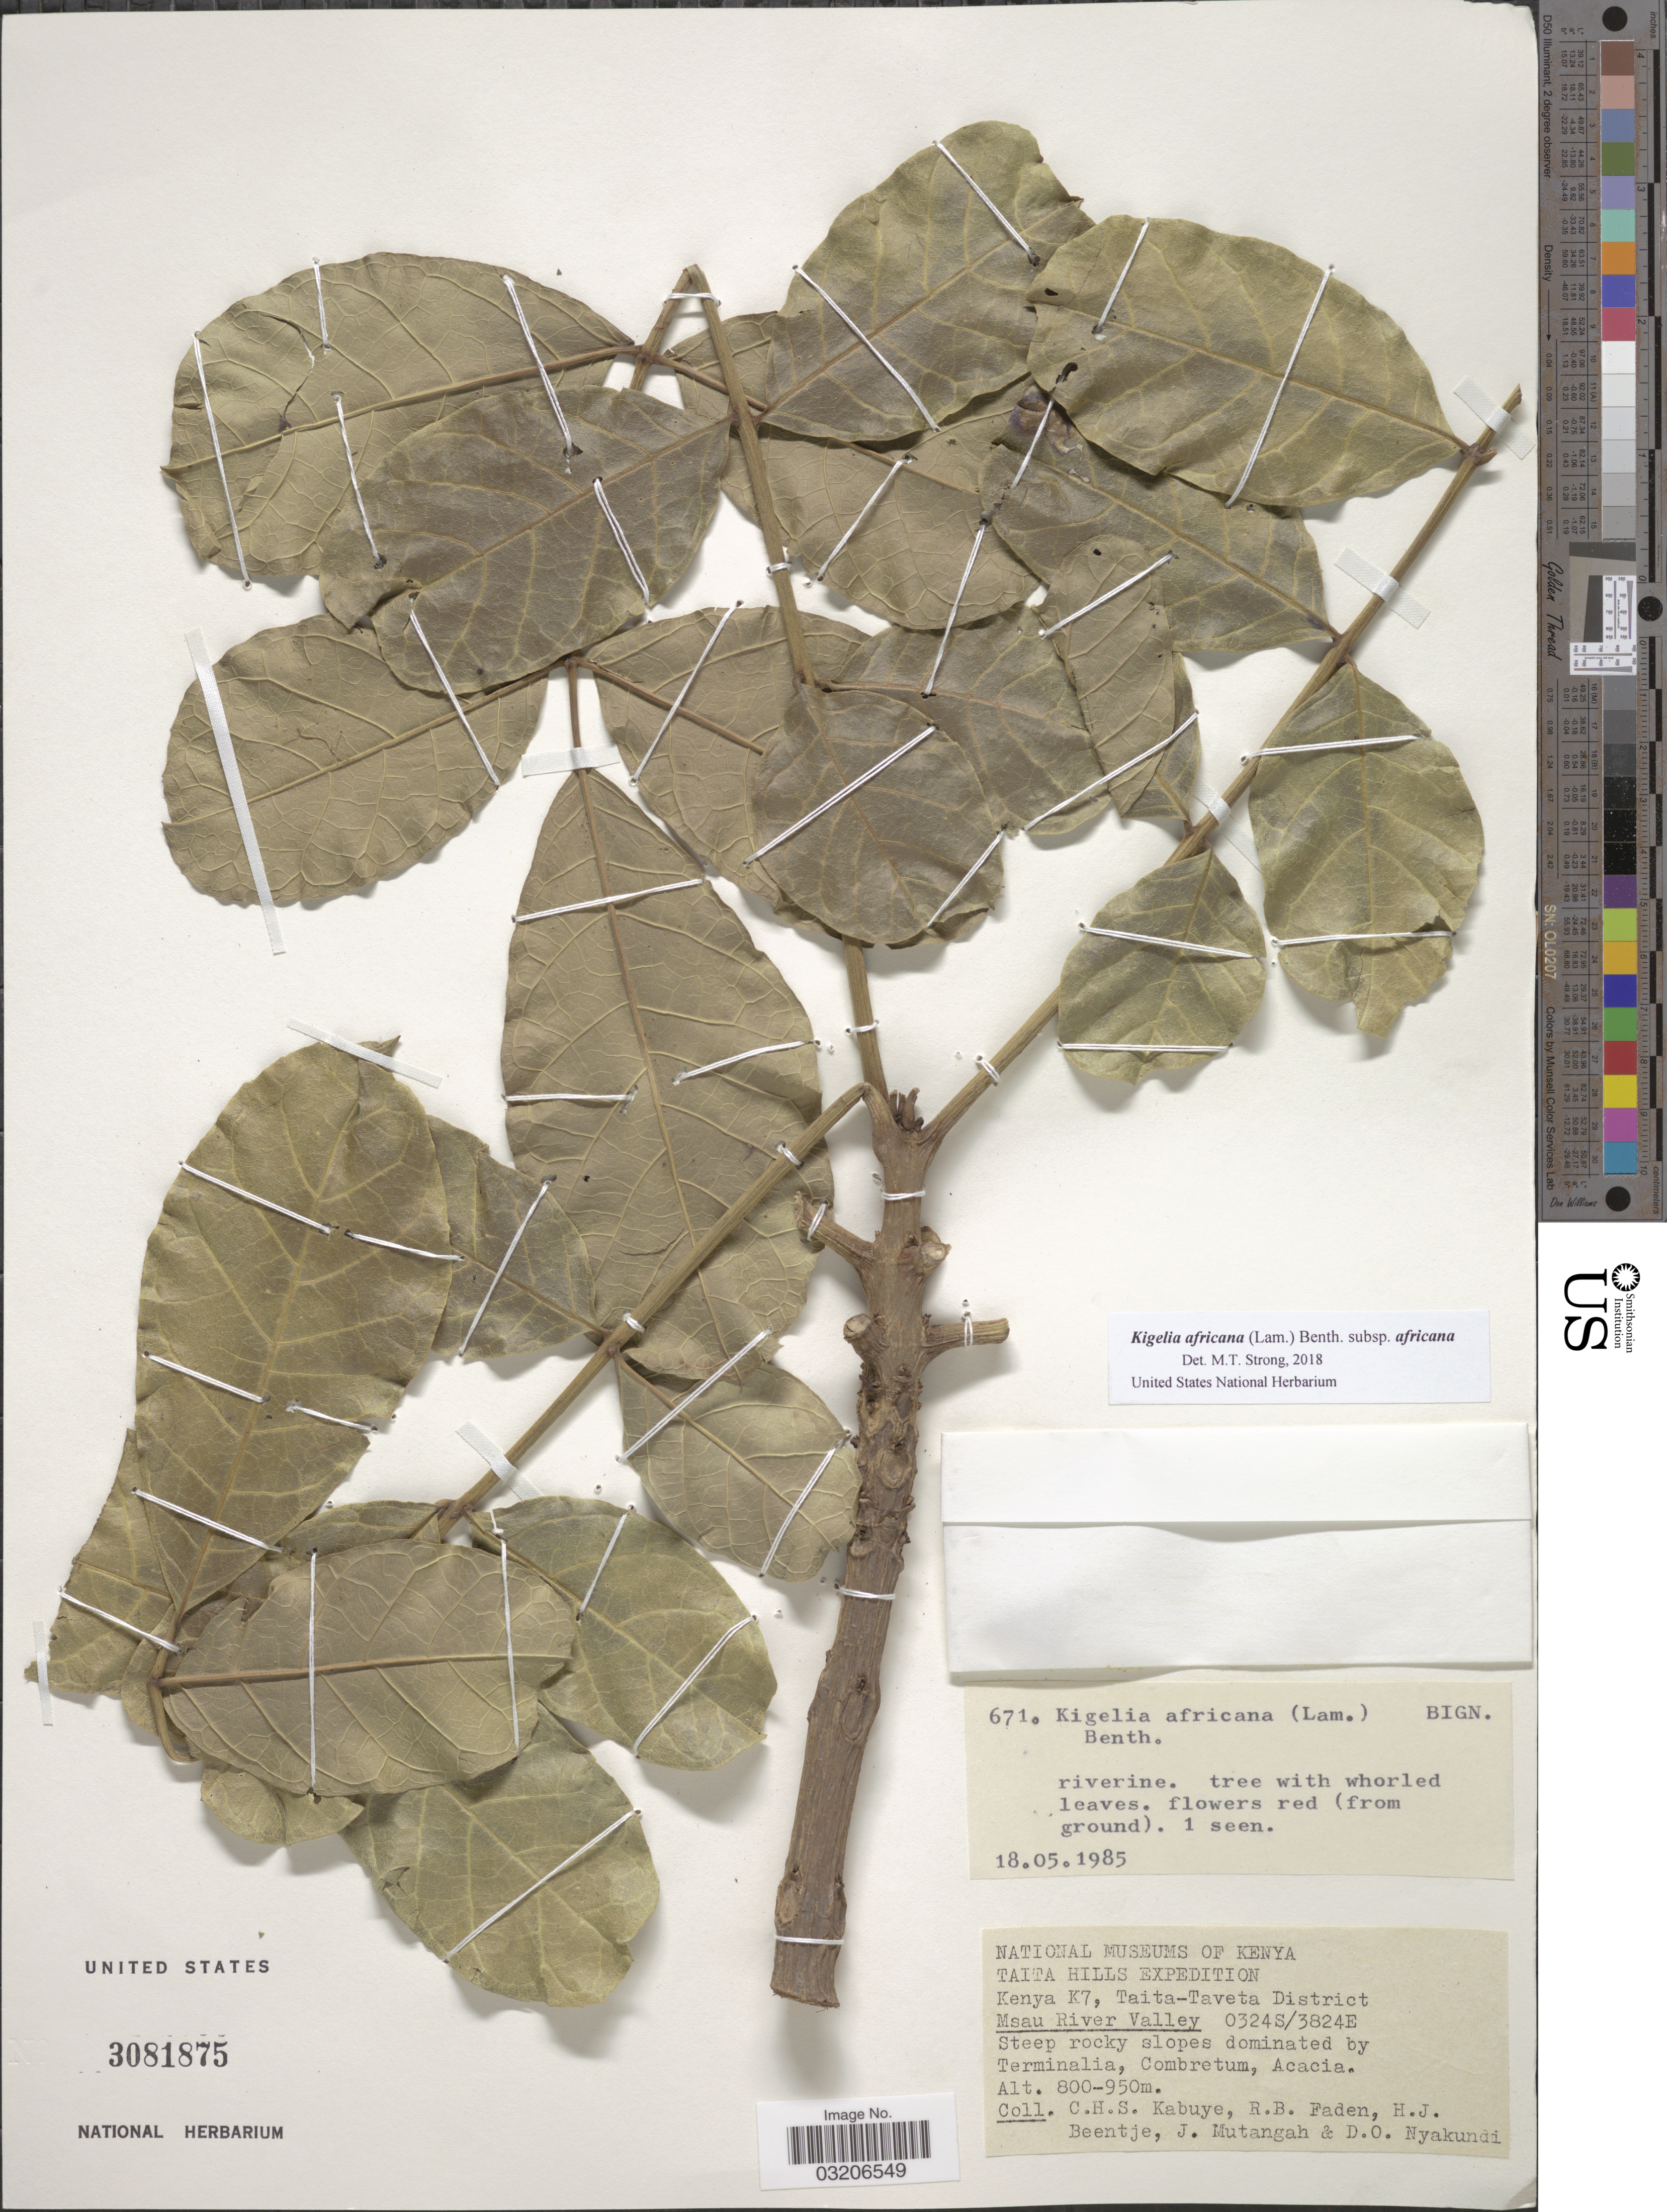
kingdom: Plantae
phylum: Tracheophyta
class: Magnoliopsida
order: Lamiales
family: Bignoniaceae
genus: Kigelia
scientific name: Kigelia africana subsp. africana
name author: (Lam.) Benth.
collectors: C. Kabuye, R. B. Faden, H. J. Beentje, J. Mutangah & D. Nyakundi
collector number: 671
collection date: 1985-05-18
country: Kenya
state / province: Taita Taveta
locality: Taita Hills. Kenya K7, Taita-Taveta District. Msau River Valley.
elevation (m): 800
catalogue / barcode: US 3081875